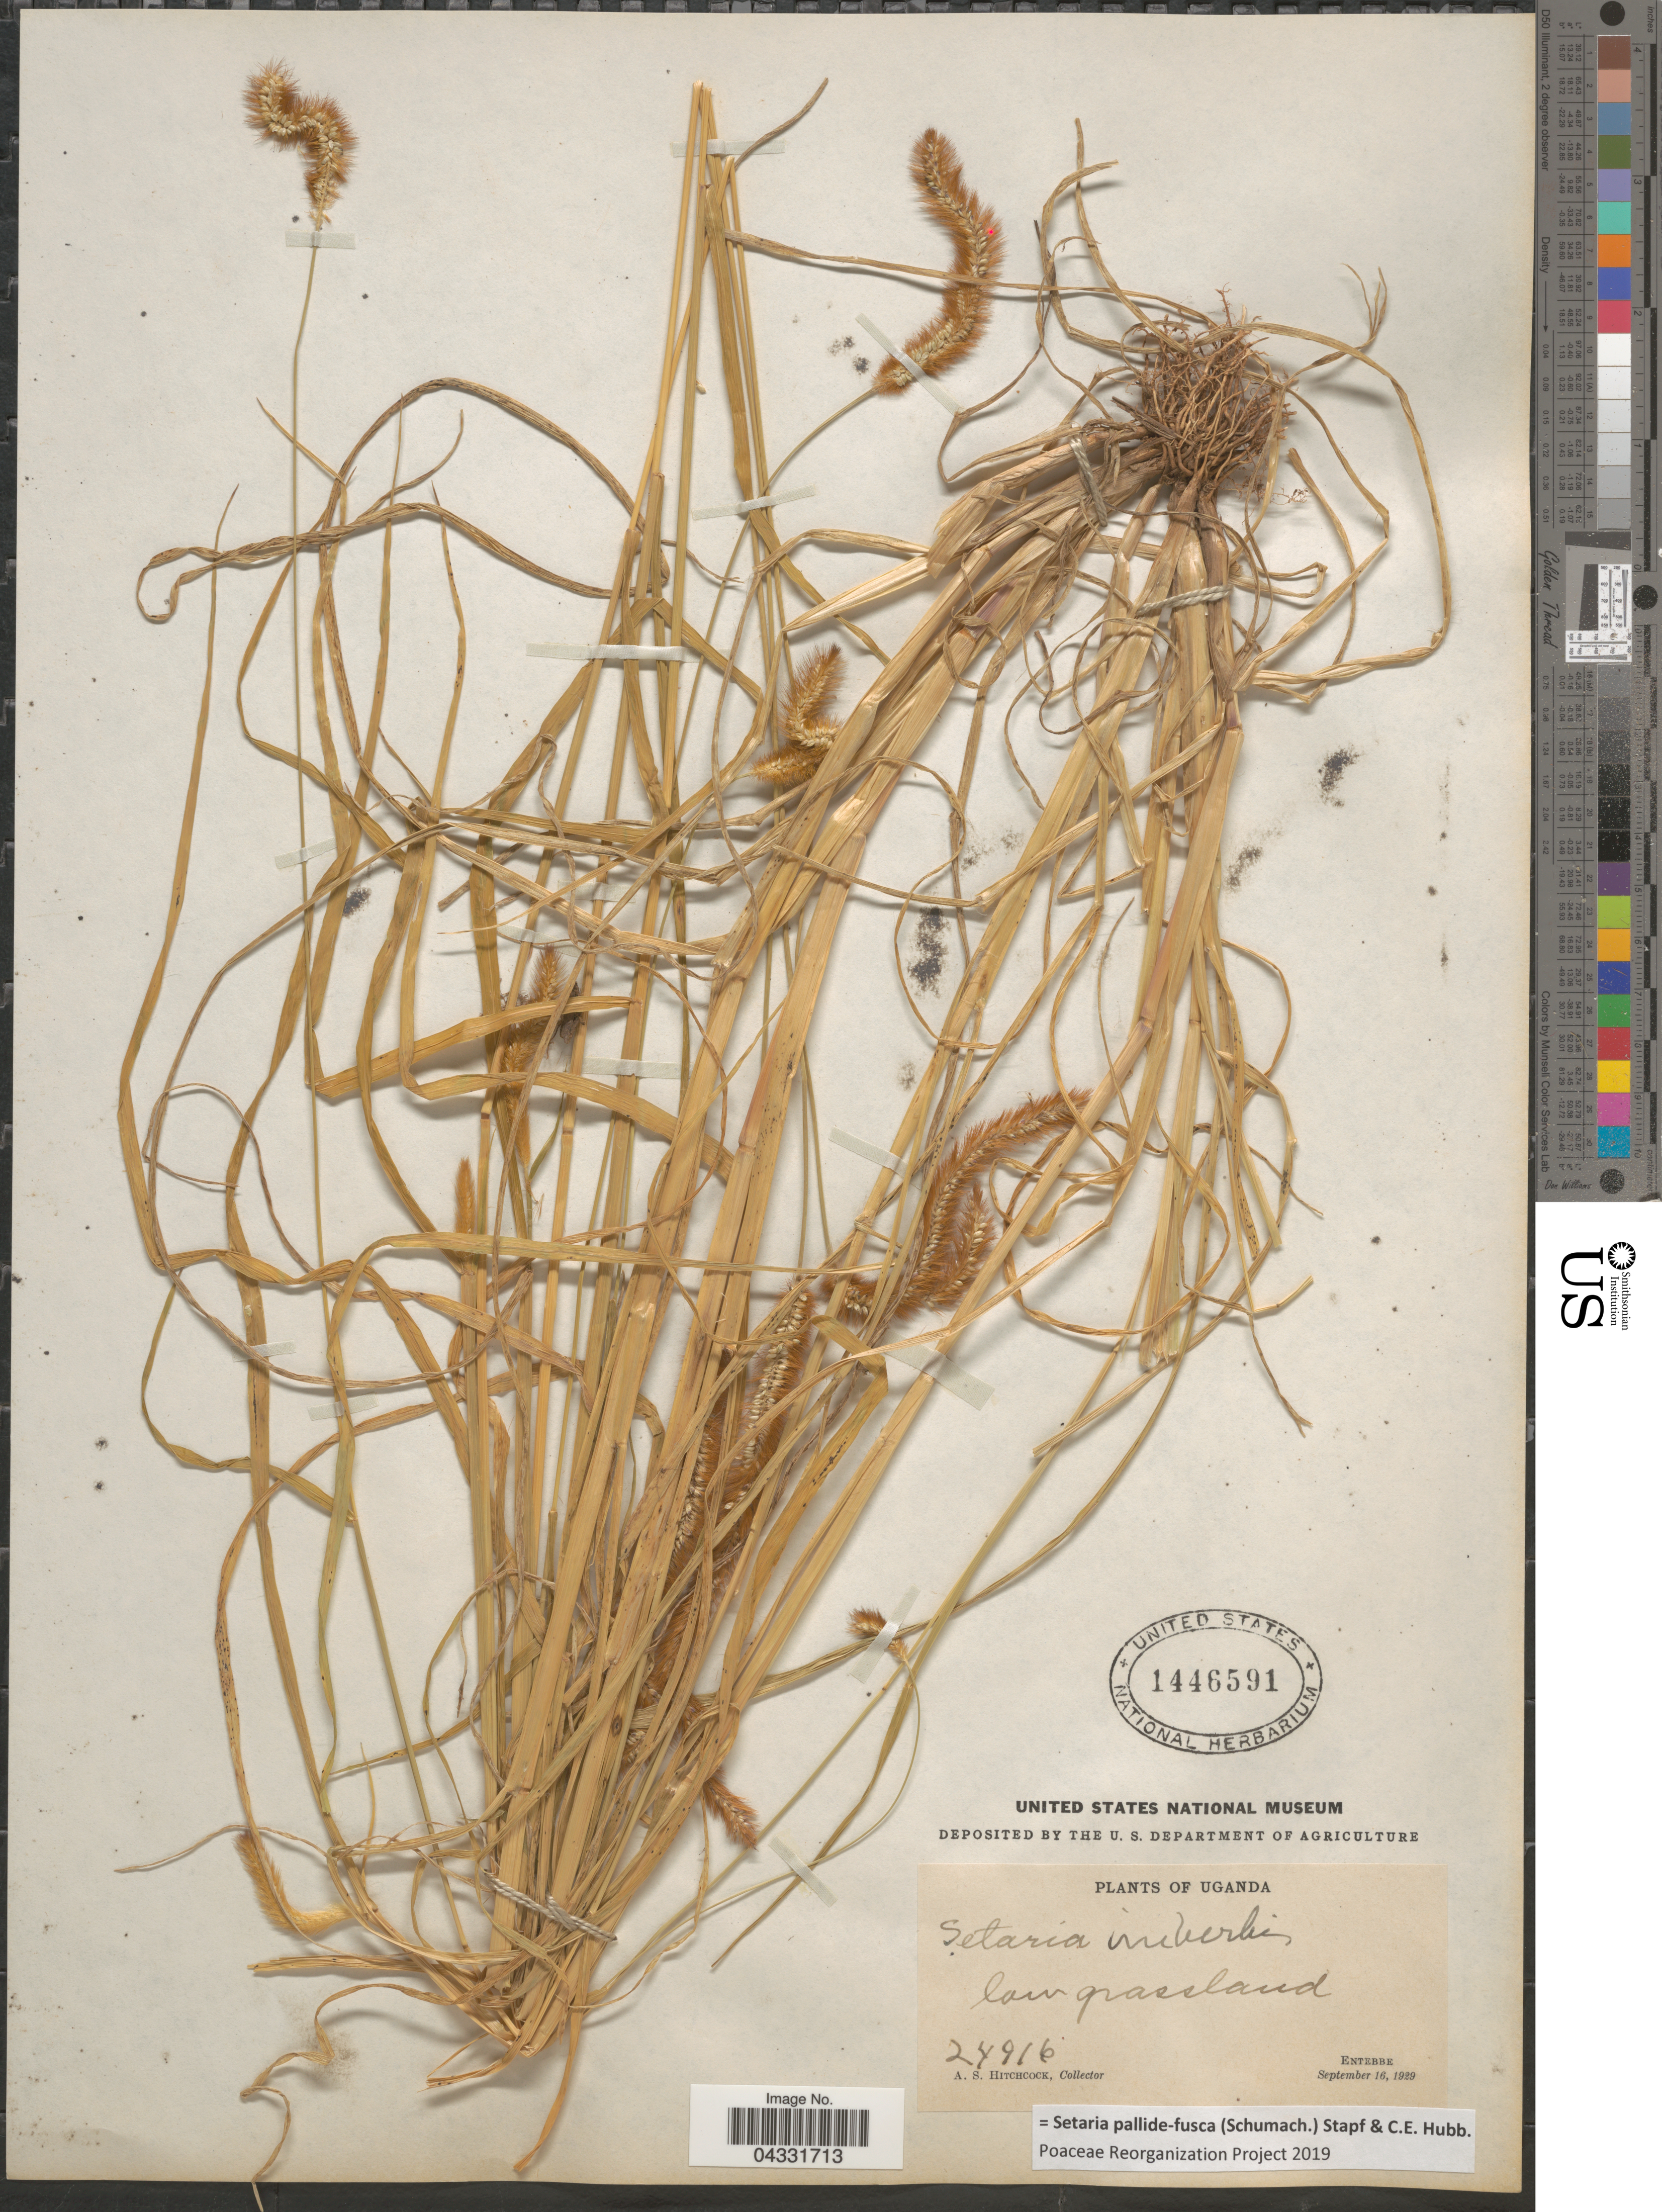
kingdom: Plantae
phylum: Tracheophyta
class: Liliopsida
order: Poales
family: Poaceae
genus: Setaria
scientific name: Setaria pallide-fusca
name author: (Schumach.) Stapf & C.E. Hubb.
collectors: A. S. Hitchcock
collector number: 24916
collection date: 1929-09-16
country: Uganda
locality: Entebbe.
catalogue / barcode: US 1446591